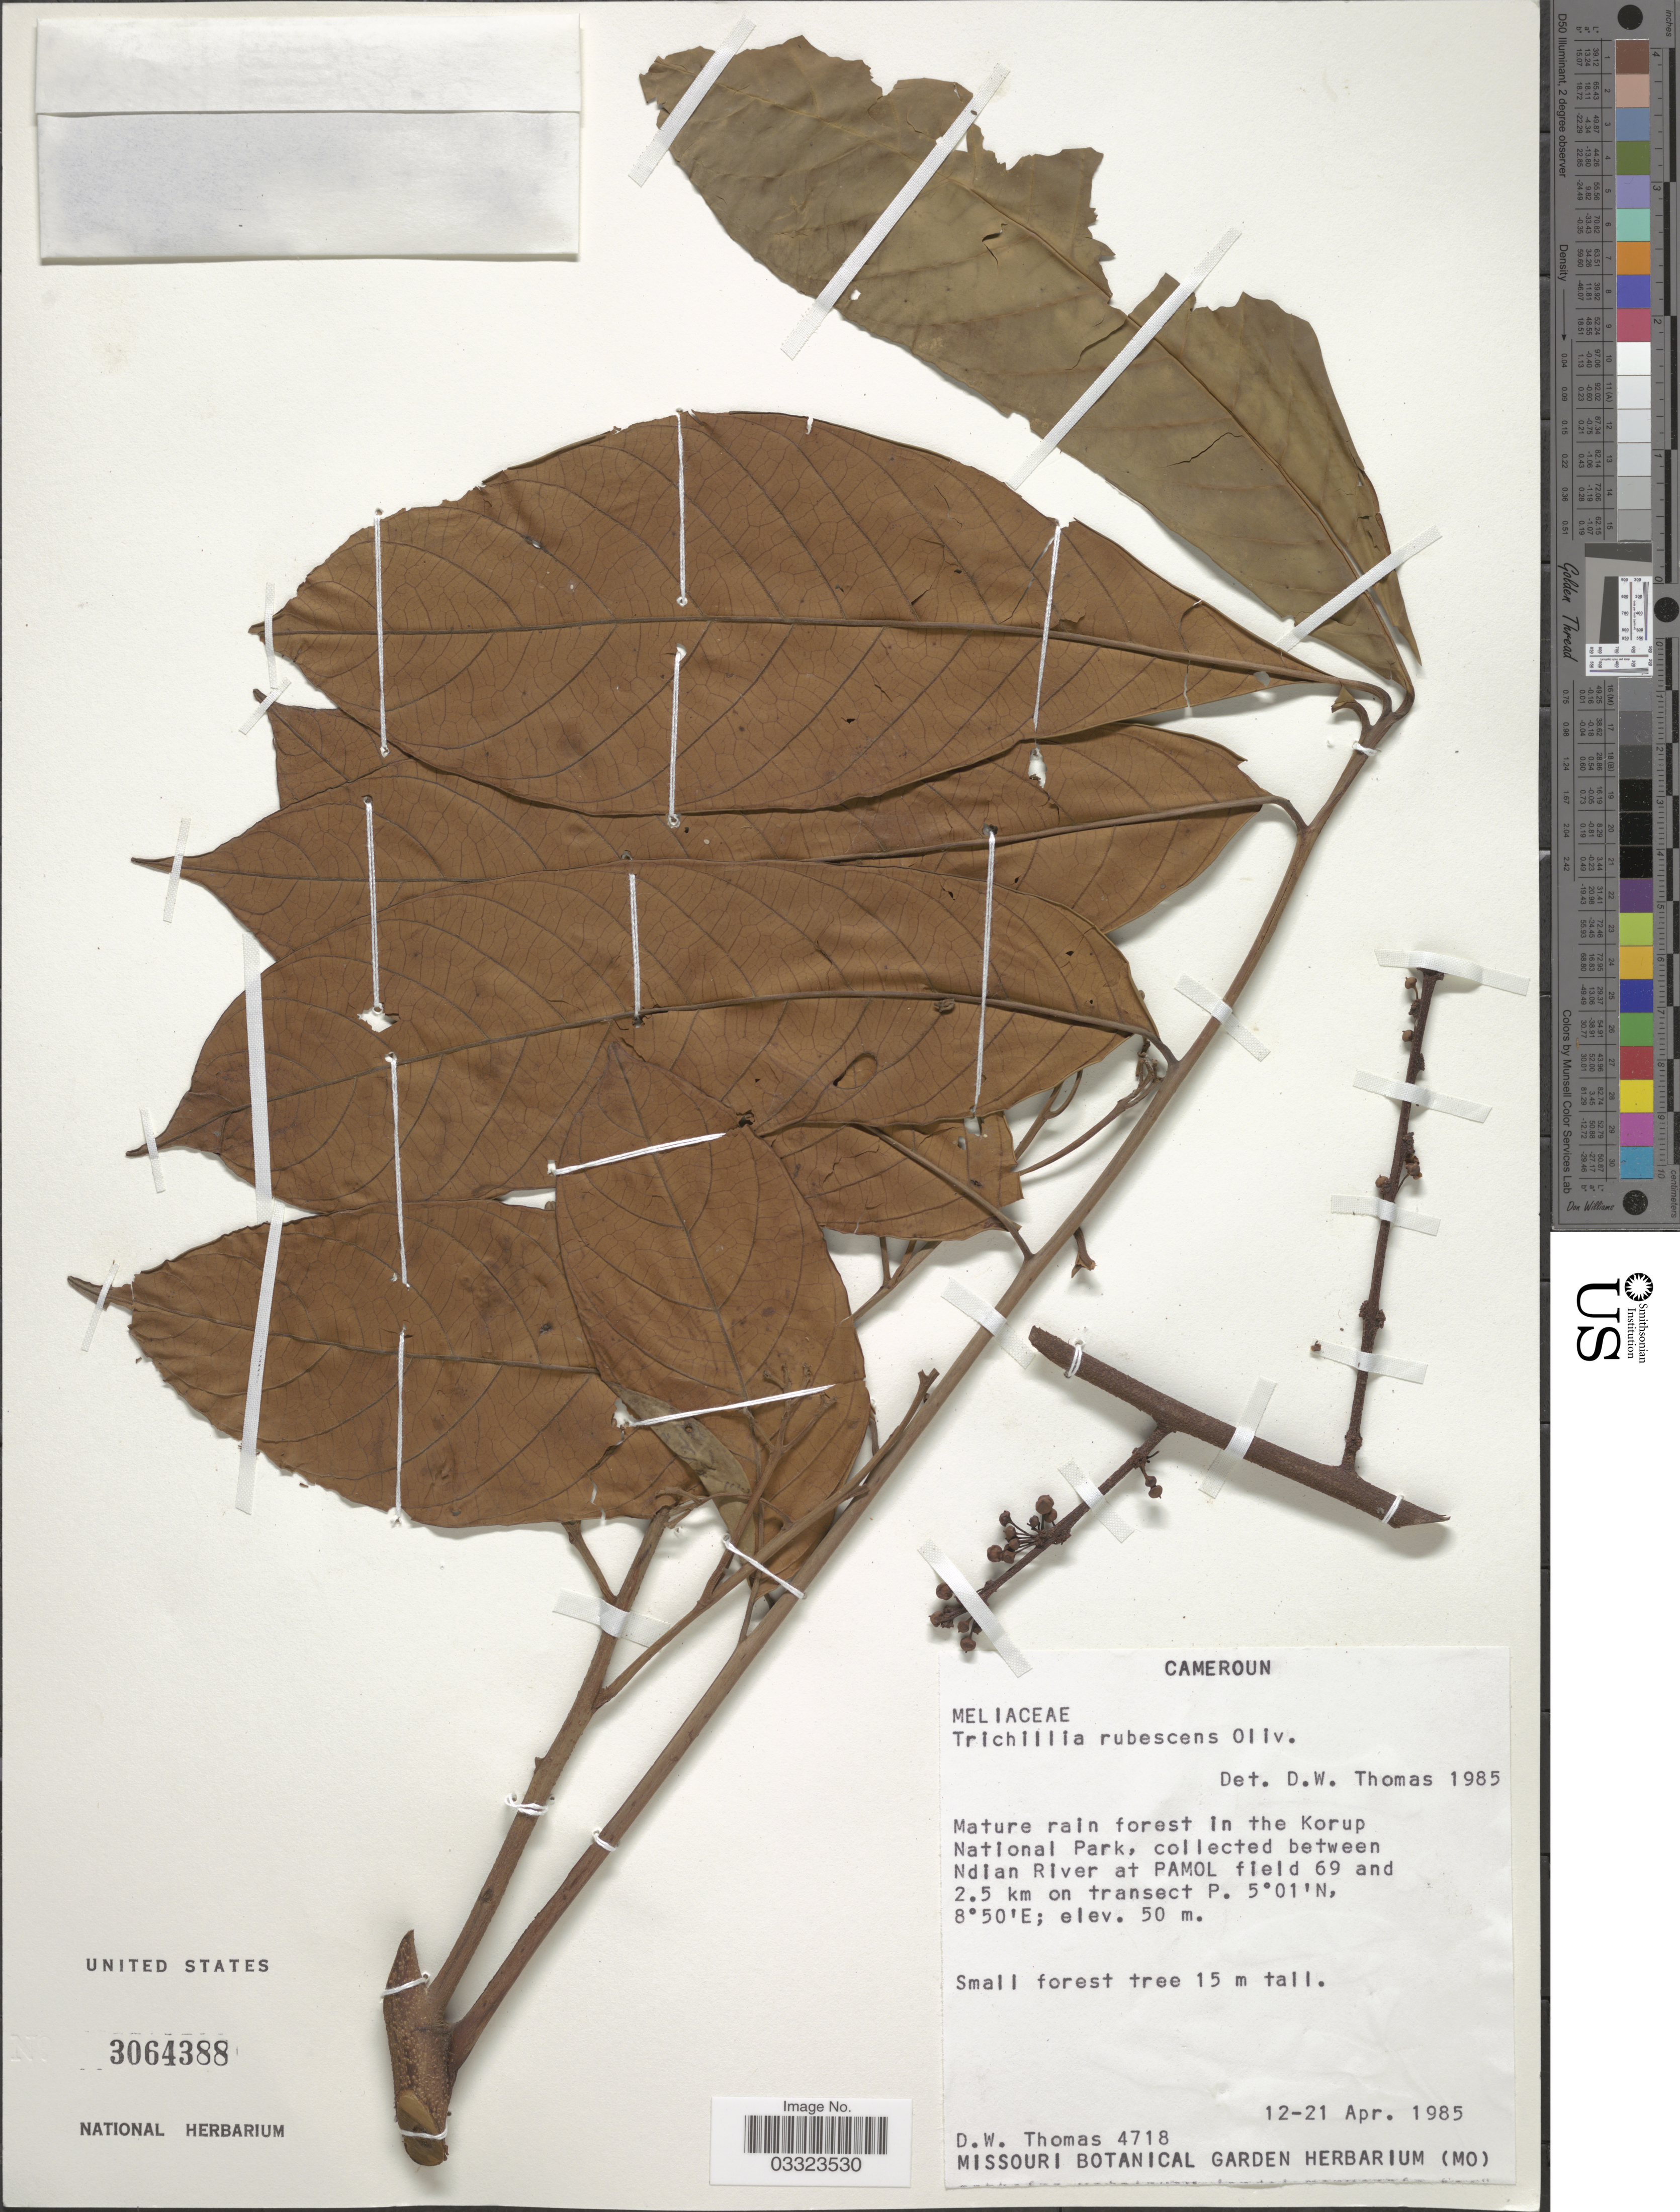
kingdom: Plantae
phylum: Tracheophyta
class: Magnoliopsida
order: Sapindales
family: Meliaceae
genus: Trichilia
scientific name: Trichilia rubescens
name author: Oliv.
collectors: D. W. Thomas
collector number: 4718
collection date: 1985-04-12/1985-04-21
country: Cameroon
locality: Cameroun. Mature rain forest in the Korup National Park, collected between Ndian River at PAMOL field 69 and 2.5 km on transect P.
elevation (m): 50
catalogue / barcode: US 3064388